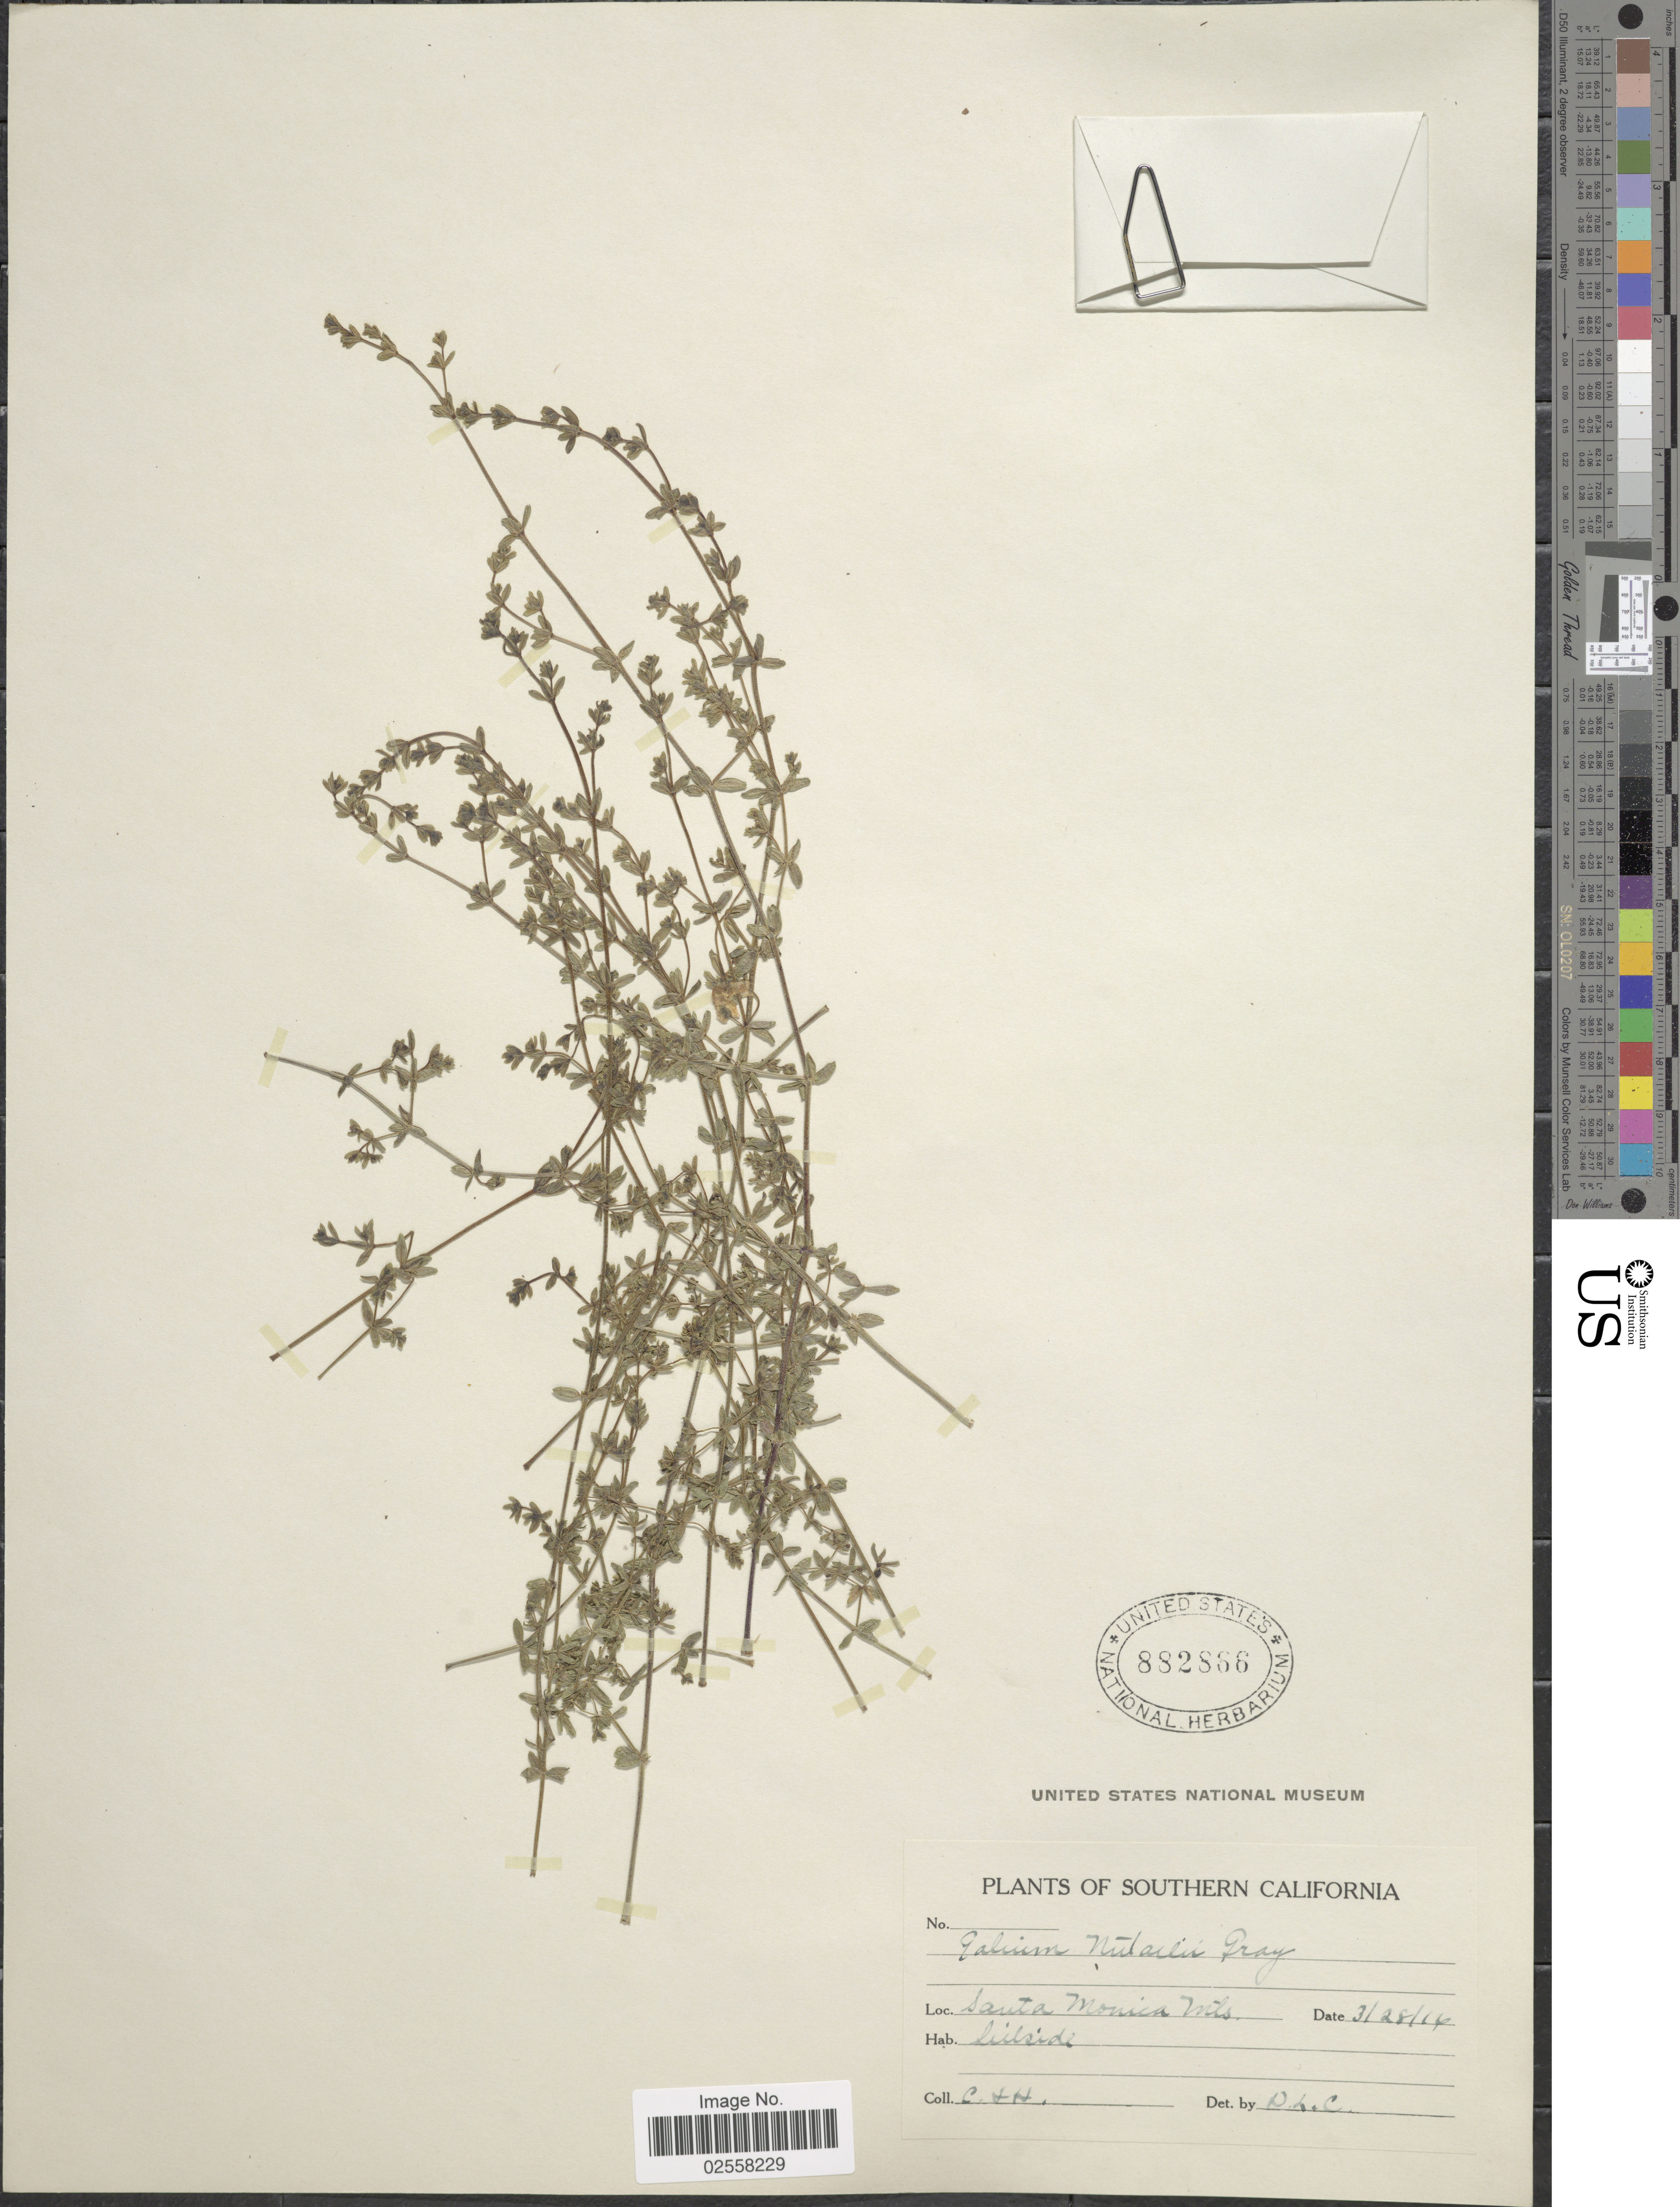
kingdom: Plantae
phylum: Tracheophyta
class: Magnoliopsida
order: Gentianales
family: Rubiaceae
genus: Galium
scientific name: Galium nuttallii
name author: A. Gray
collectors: C. F. H.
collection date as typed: Transcribed d/m/y: 28/3/16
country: United States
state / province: California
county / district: Los Angeles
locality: Southern California, Santa Monica Mts.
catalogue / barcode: US 882866